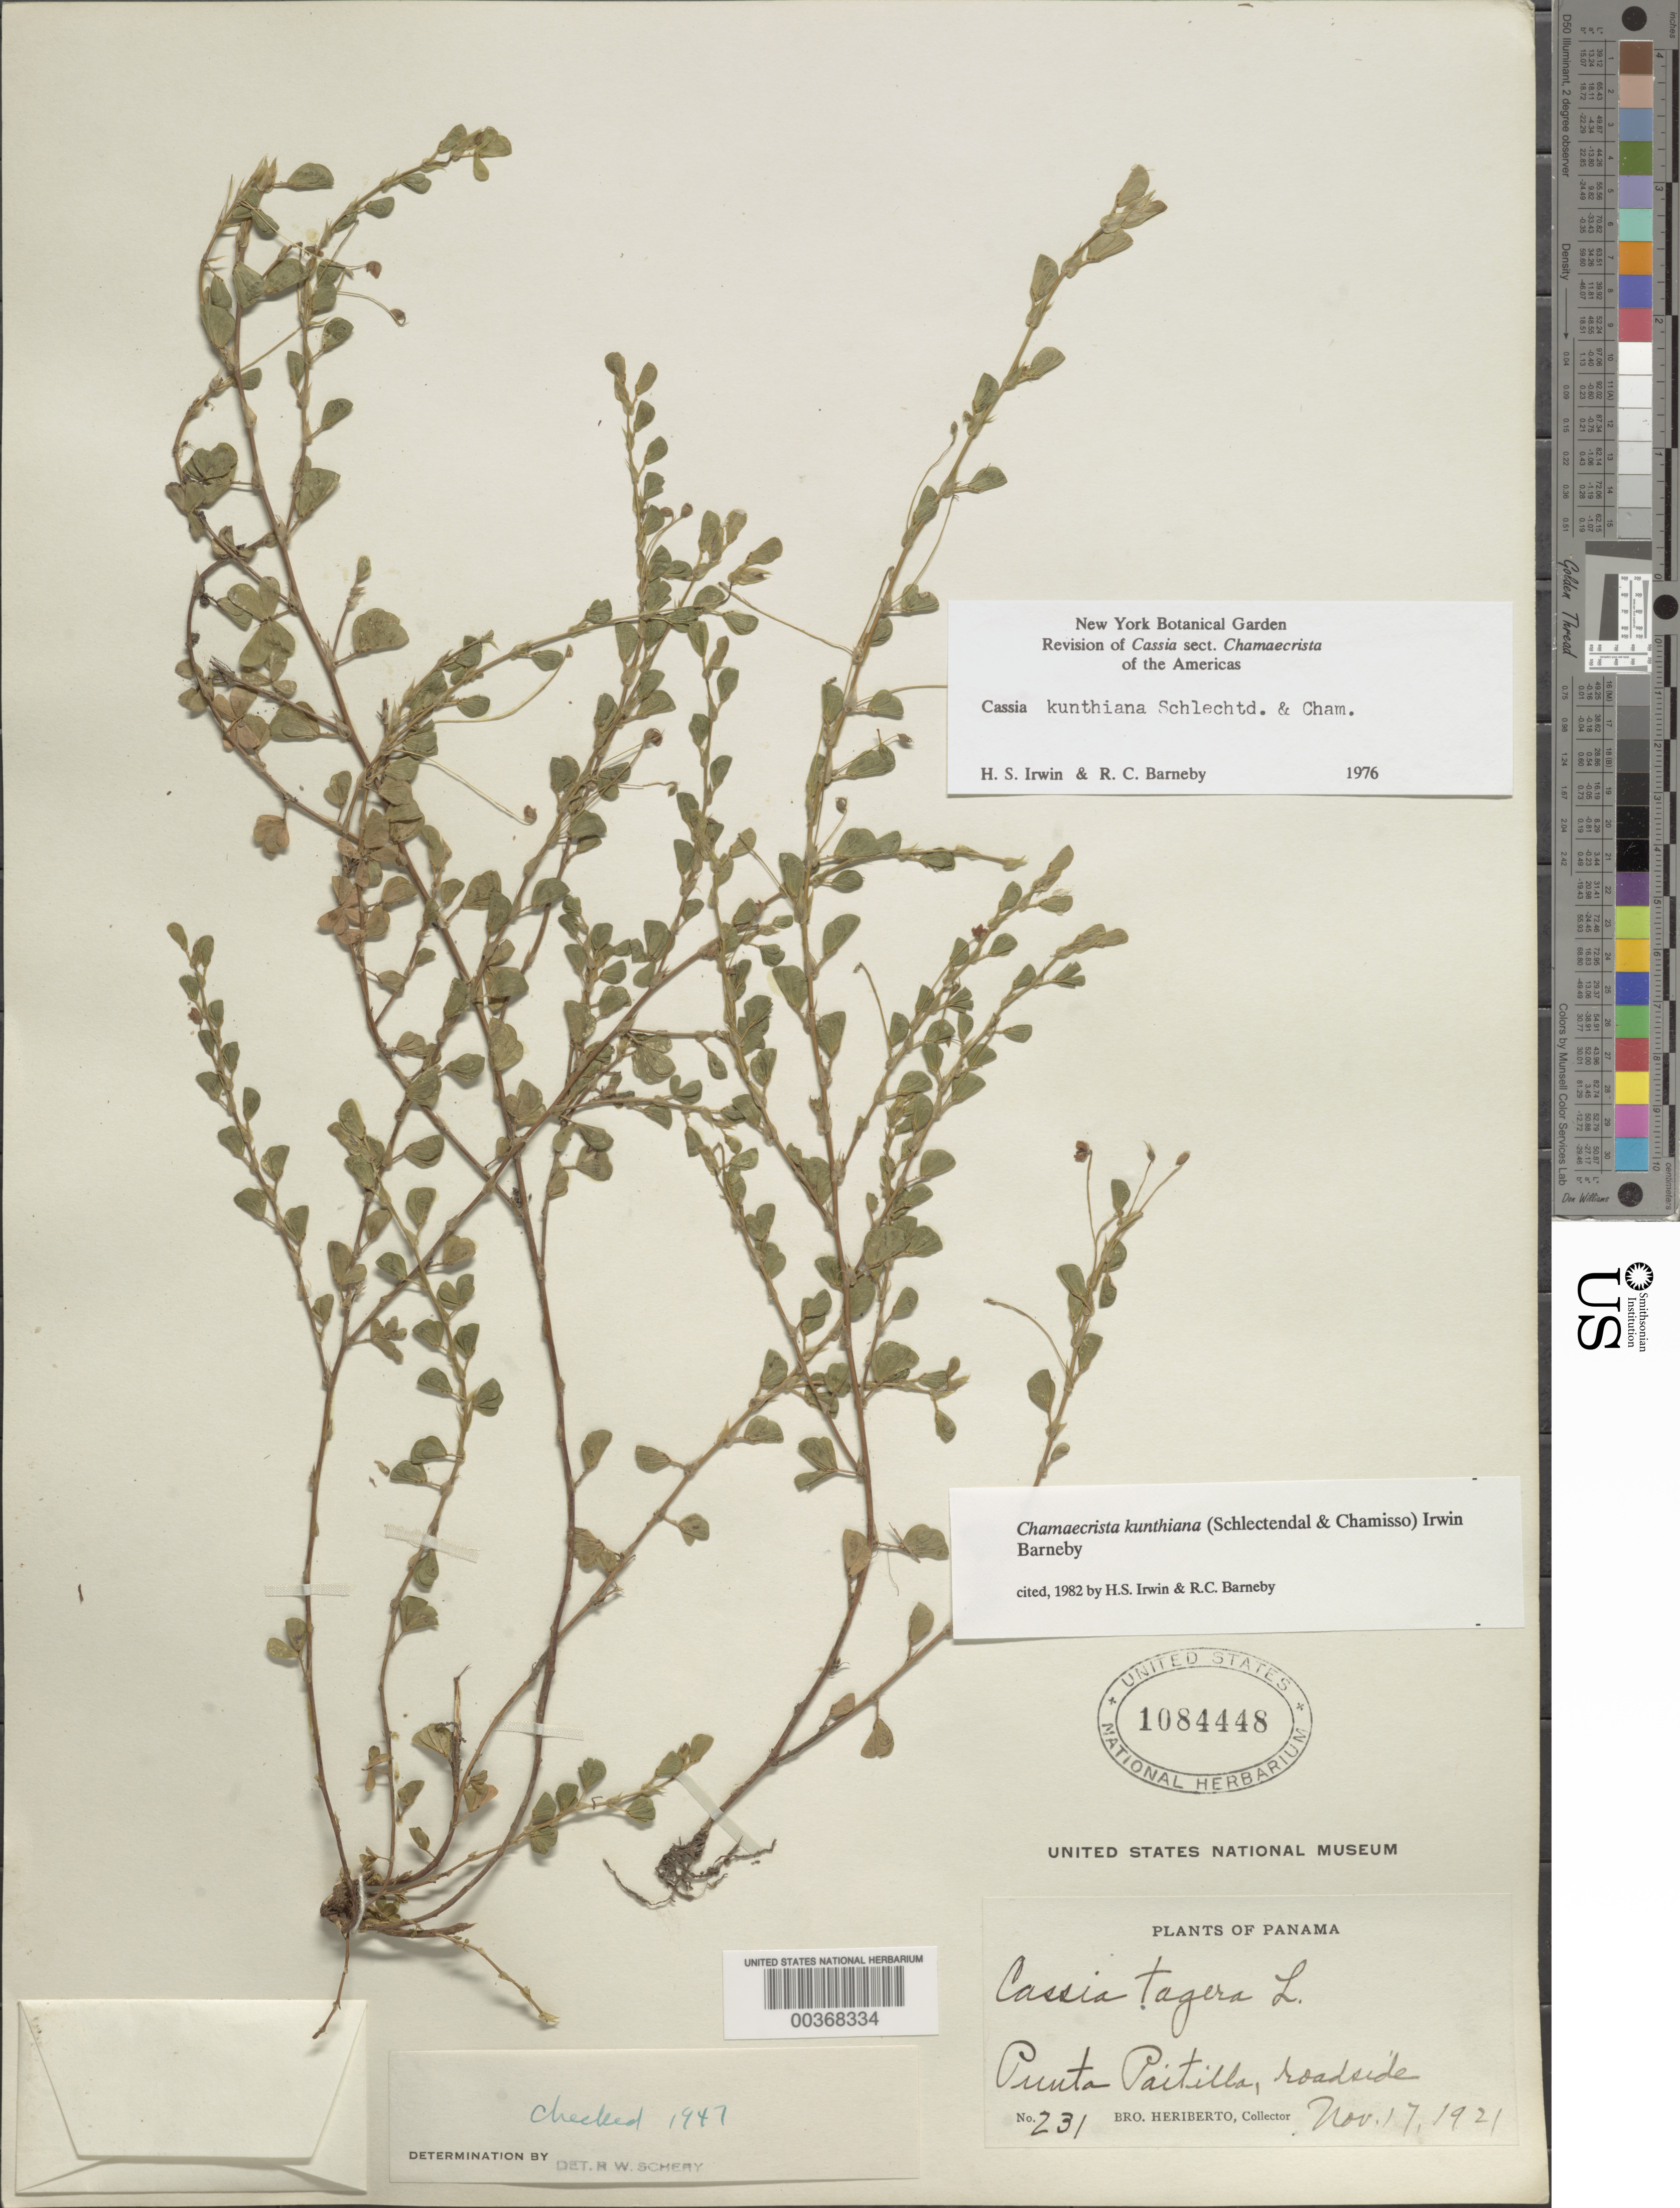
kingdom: Plantae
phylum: Tracheophyta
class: Magnoliopsida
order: Fabales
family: Fabaceae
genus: Chamaecrista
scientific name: Chamaecrista kunthiana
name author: (Schltdl. & Cham.) H.S. Irwin & Barneby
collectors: B. Herbierto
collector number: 231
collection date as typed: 17 Nov 1921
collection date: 1921-11-17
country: Panama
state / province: Panamá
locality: Punta Paitilla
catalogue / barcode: US 1084448